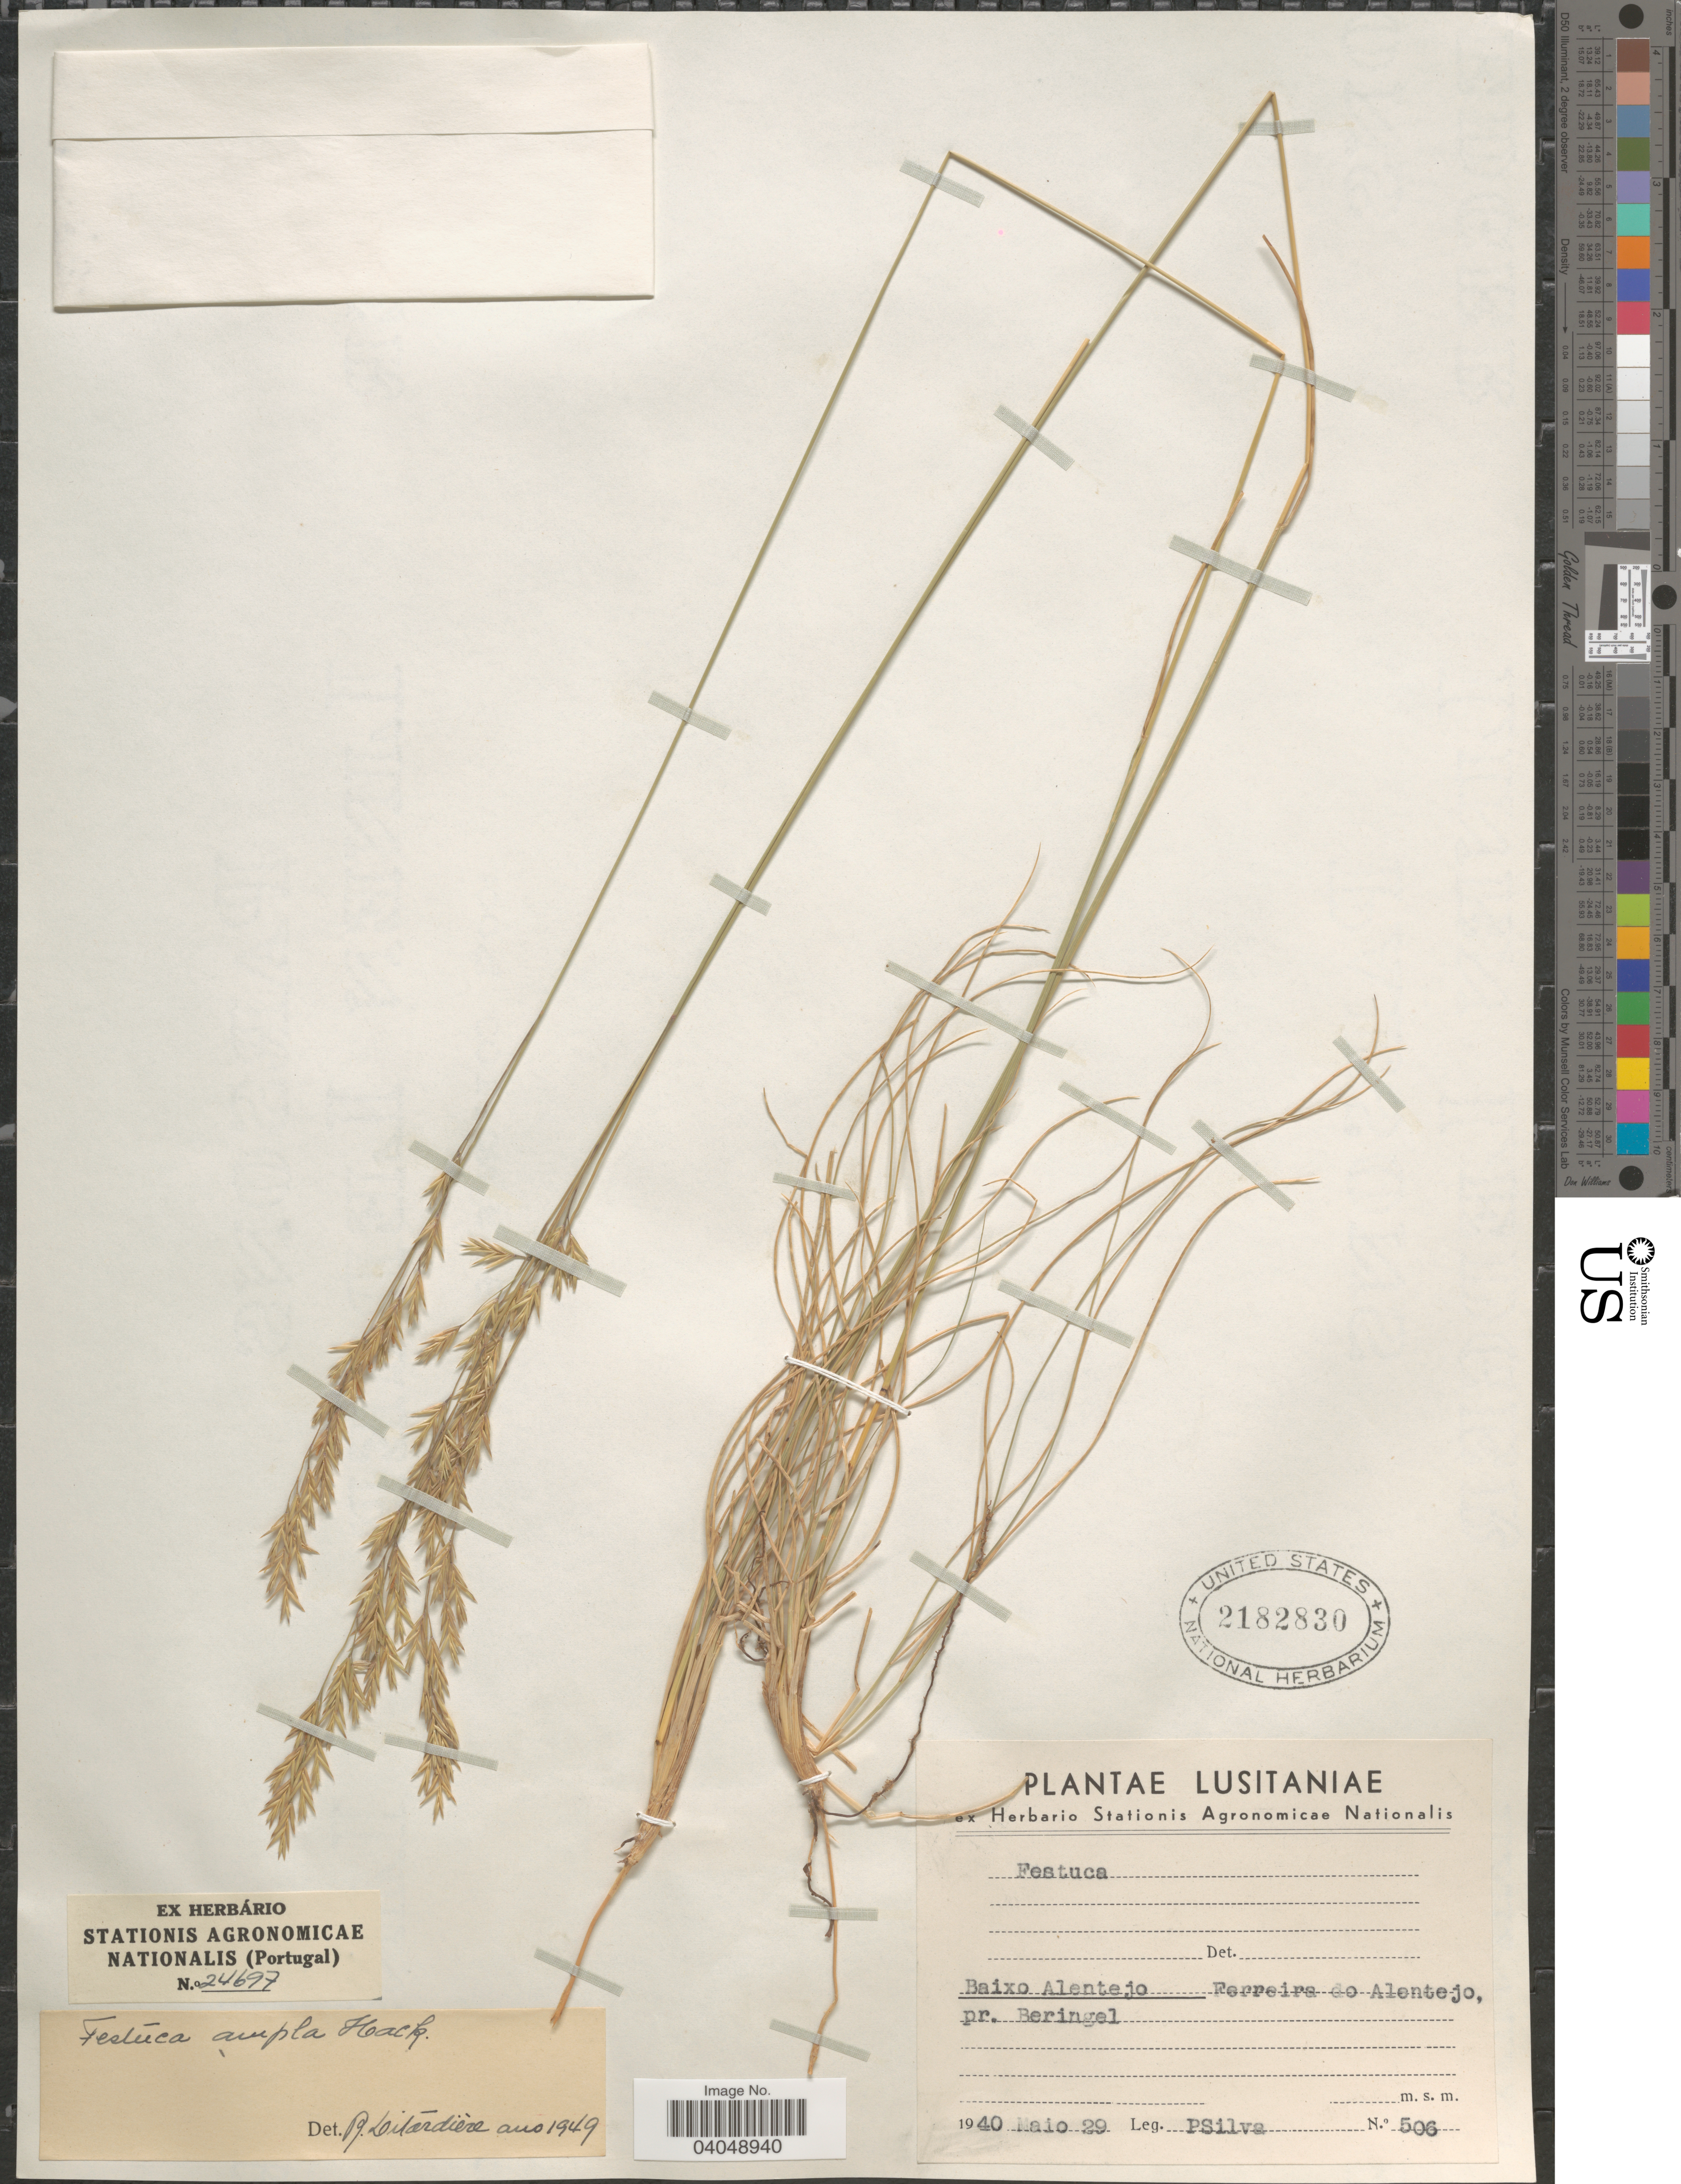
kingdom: Plantae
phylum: Tracheophyta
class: Liliopsida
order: Poales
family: Poaceae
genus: Festuca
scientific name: Festuca ampla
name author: Hack.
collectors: P. Silva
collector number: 506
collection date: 1940-05-29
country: Portugal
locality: Lusitaniae. Baixo Alentejo Ferreira do Alentejo, pr. Beringel.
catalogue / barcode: US 2182830